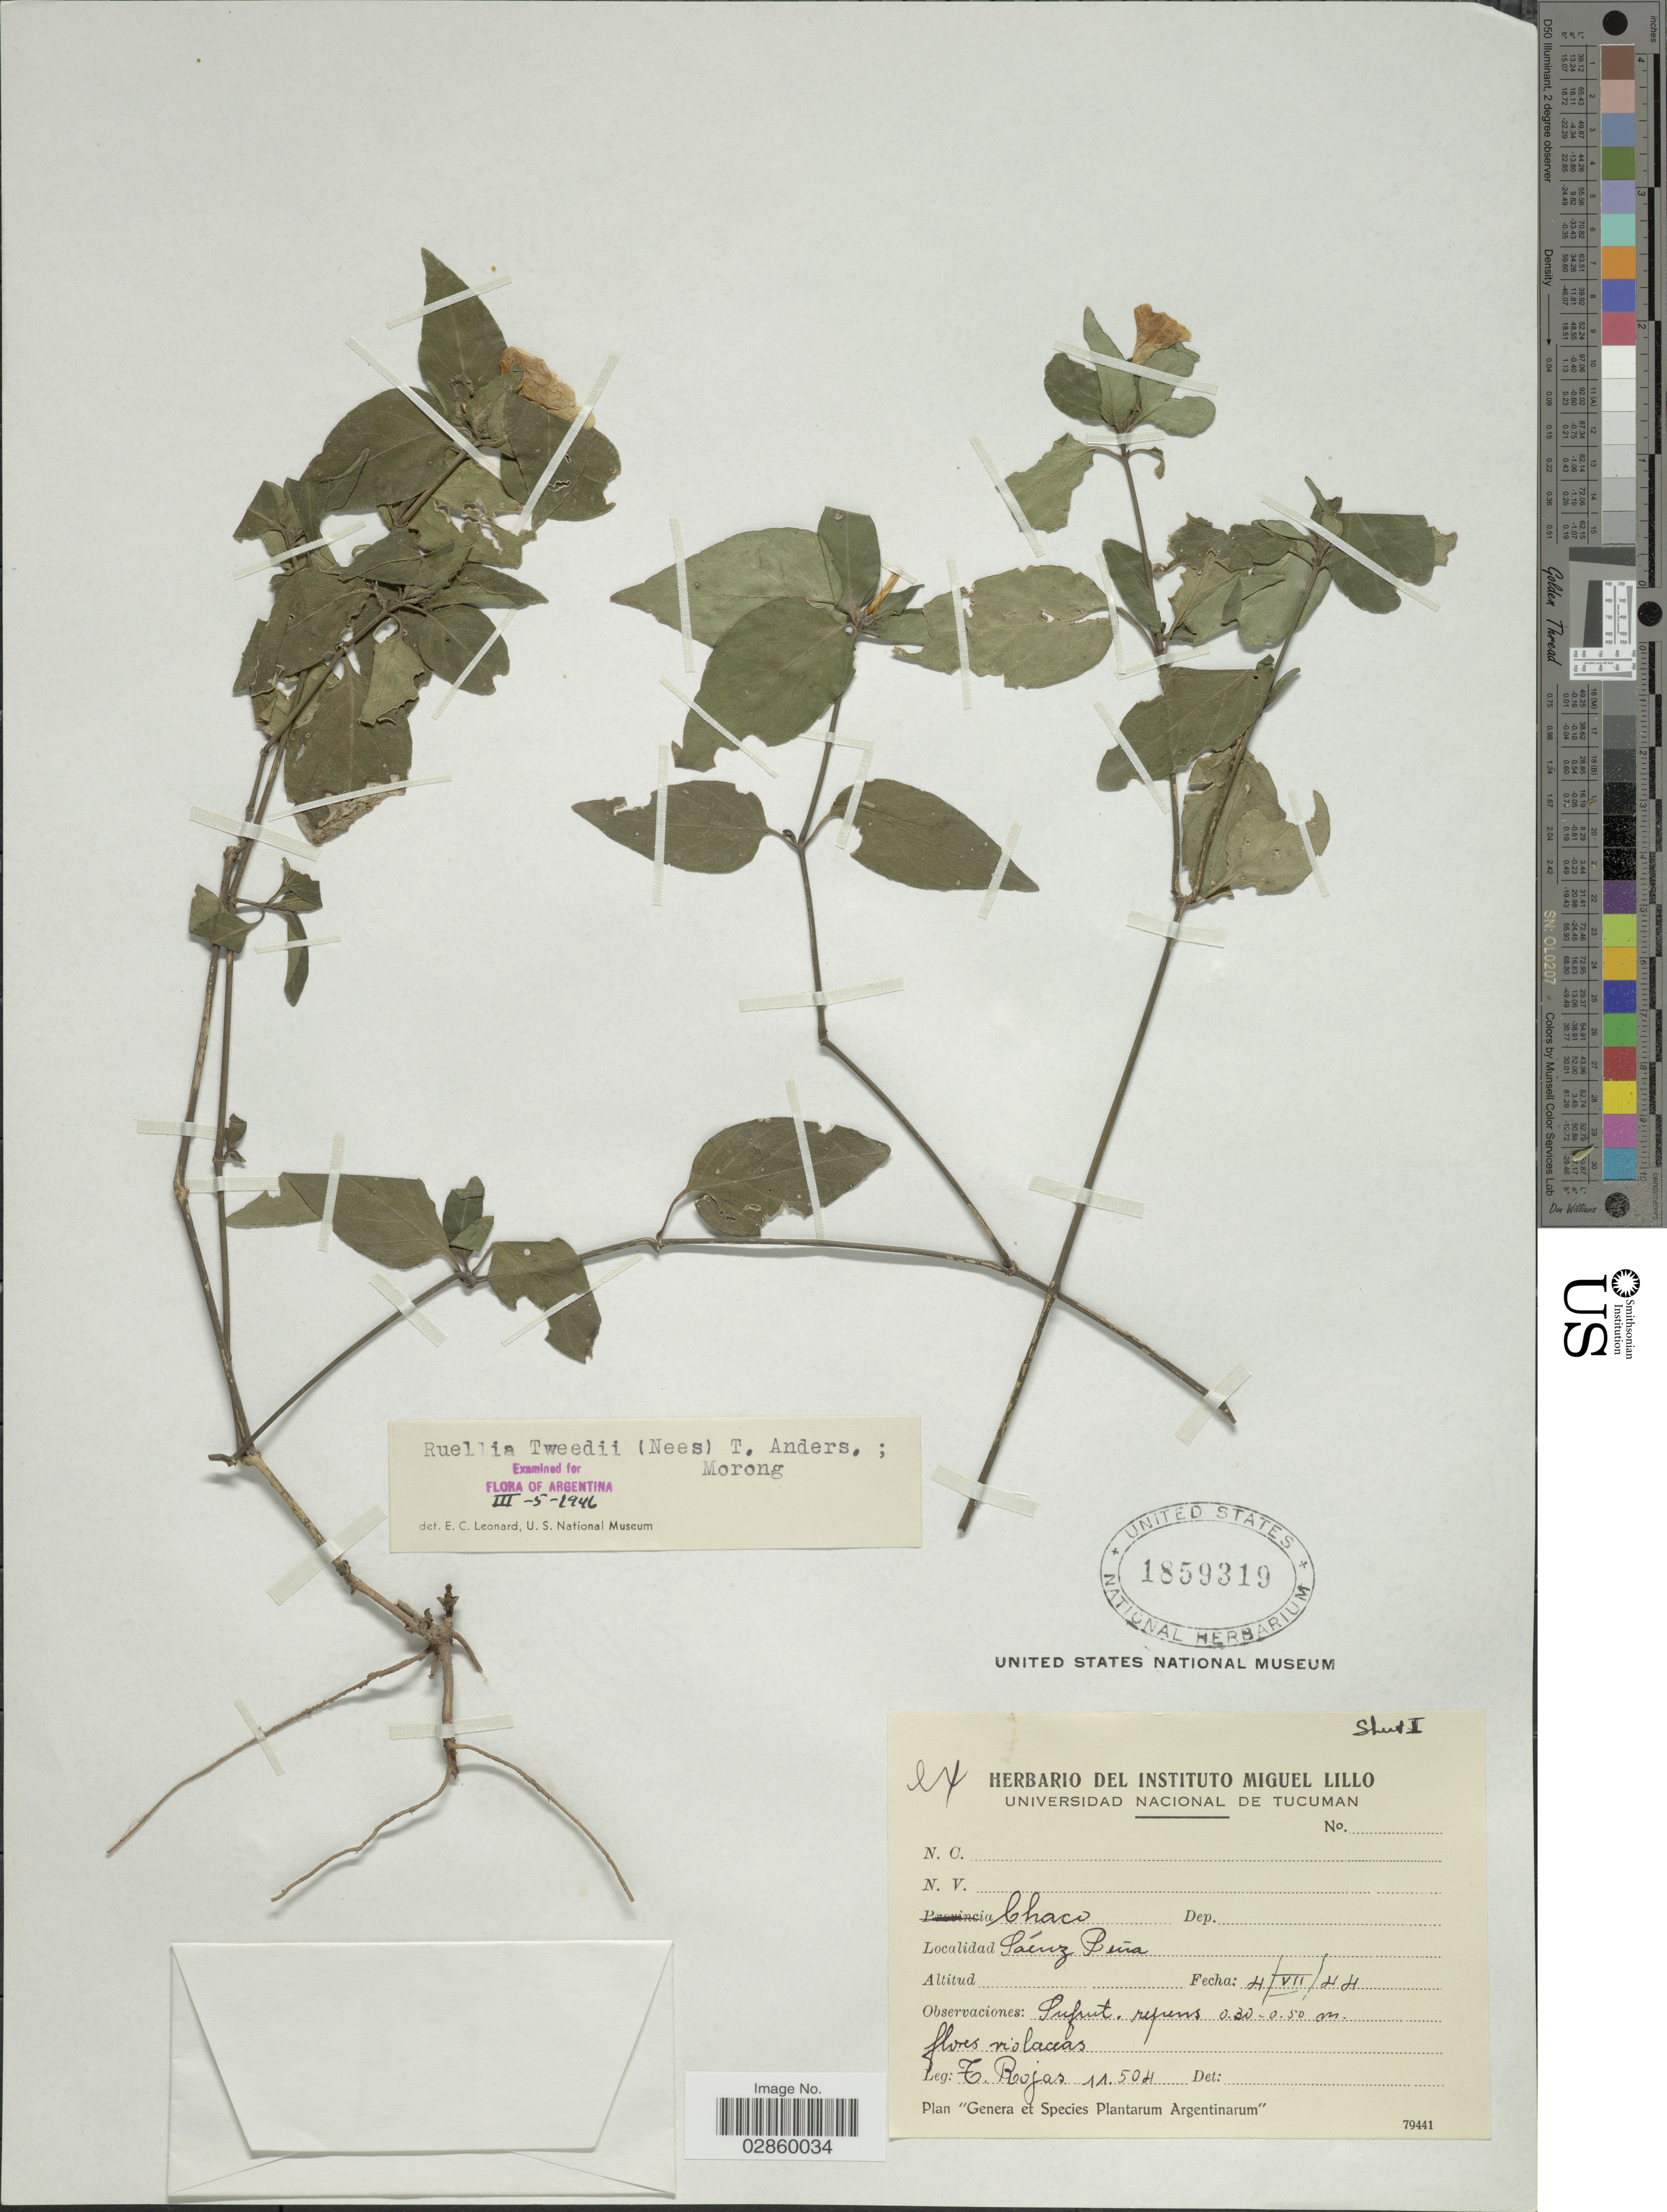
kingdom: Plantae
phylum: Tracheophyta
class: Magnoliopsida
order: Lamiales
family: Acanthaceae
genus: Ruellia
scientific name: Ruellia erythropus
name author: (Nees) Lindau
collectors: T. Rojas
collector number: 11504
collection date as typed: Transcribed d/m/y: 4/7/44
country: Argentina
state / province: Chaco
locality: Sáenz Peña.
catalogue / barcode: US 1859319